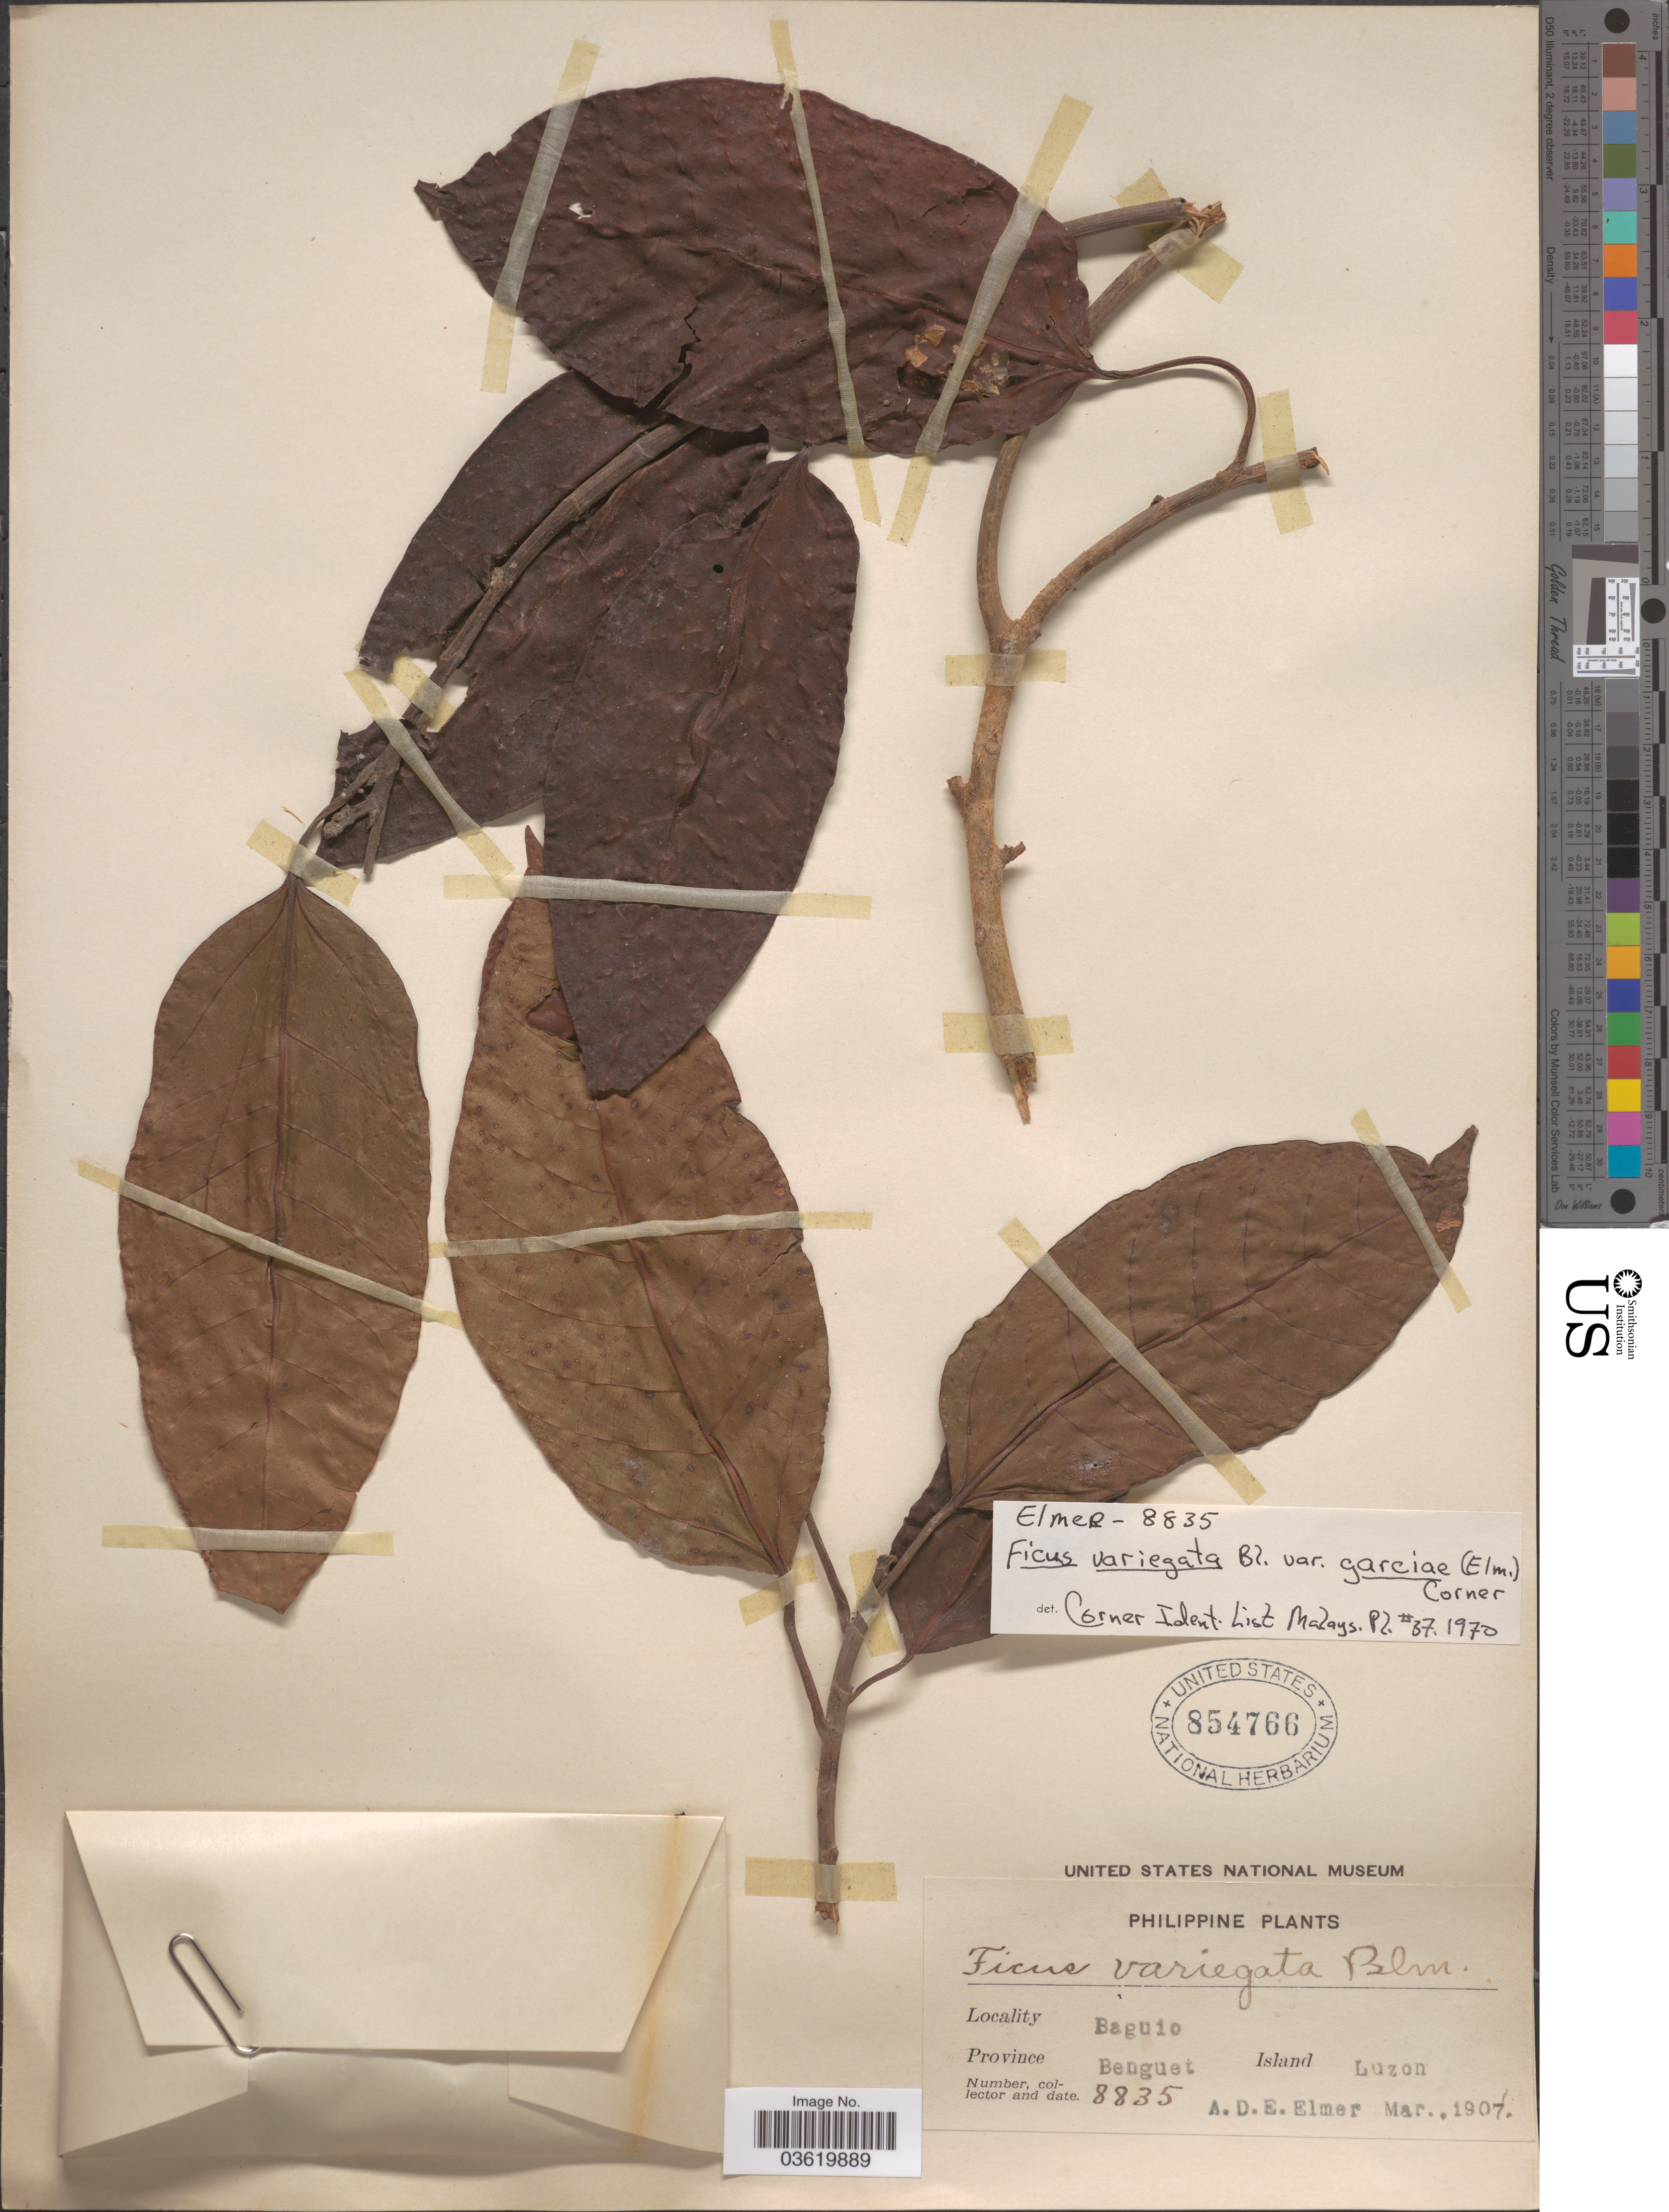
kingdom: Plantae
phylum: Tracheophyta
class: Magnoliopsida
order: Rosales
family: Moraceae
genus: Ficus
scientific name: Ficus variegata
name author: Blume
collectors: A. D. E. Elmer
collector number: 8835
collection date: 1907-03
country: Philippines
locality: Baguio. Province Benguet. Island Luzon.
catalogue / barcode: US 854766